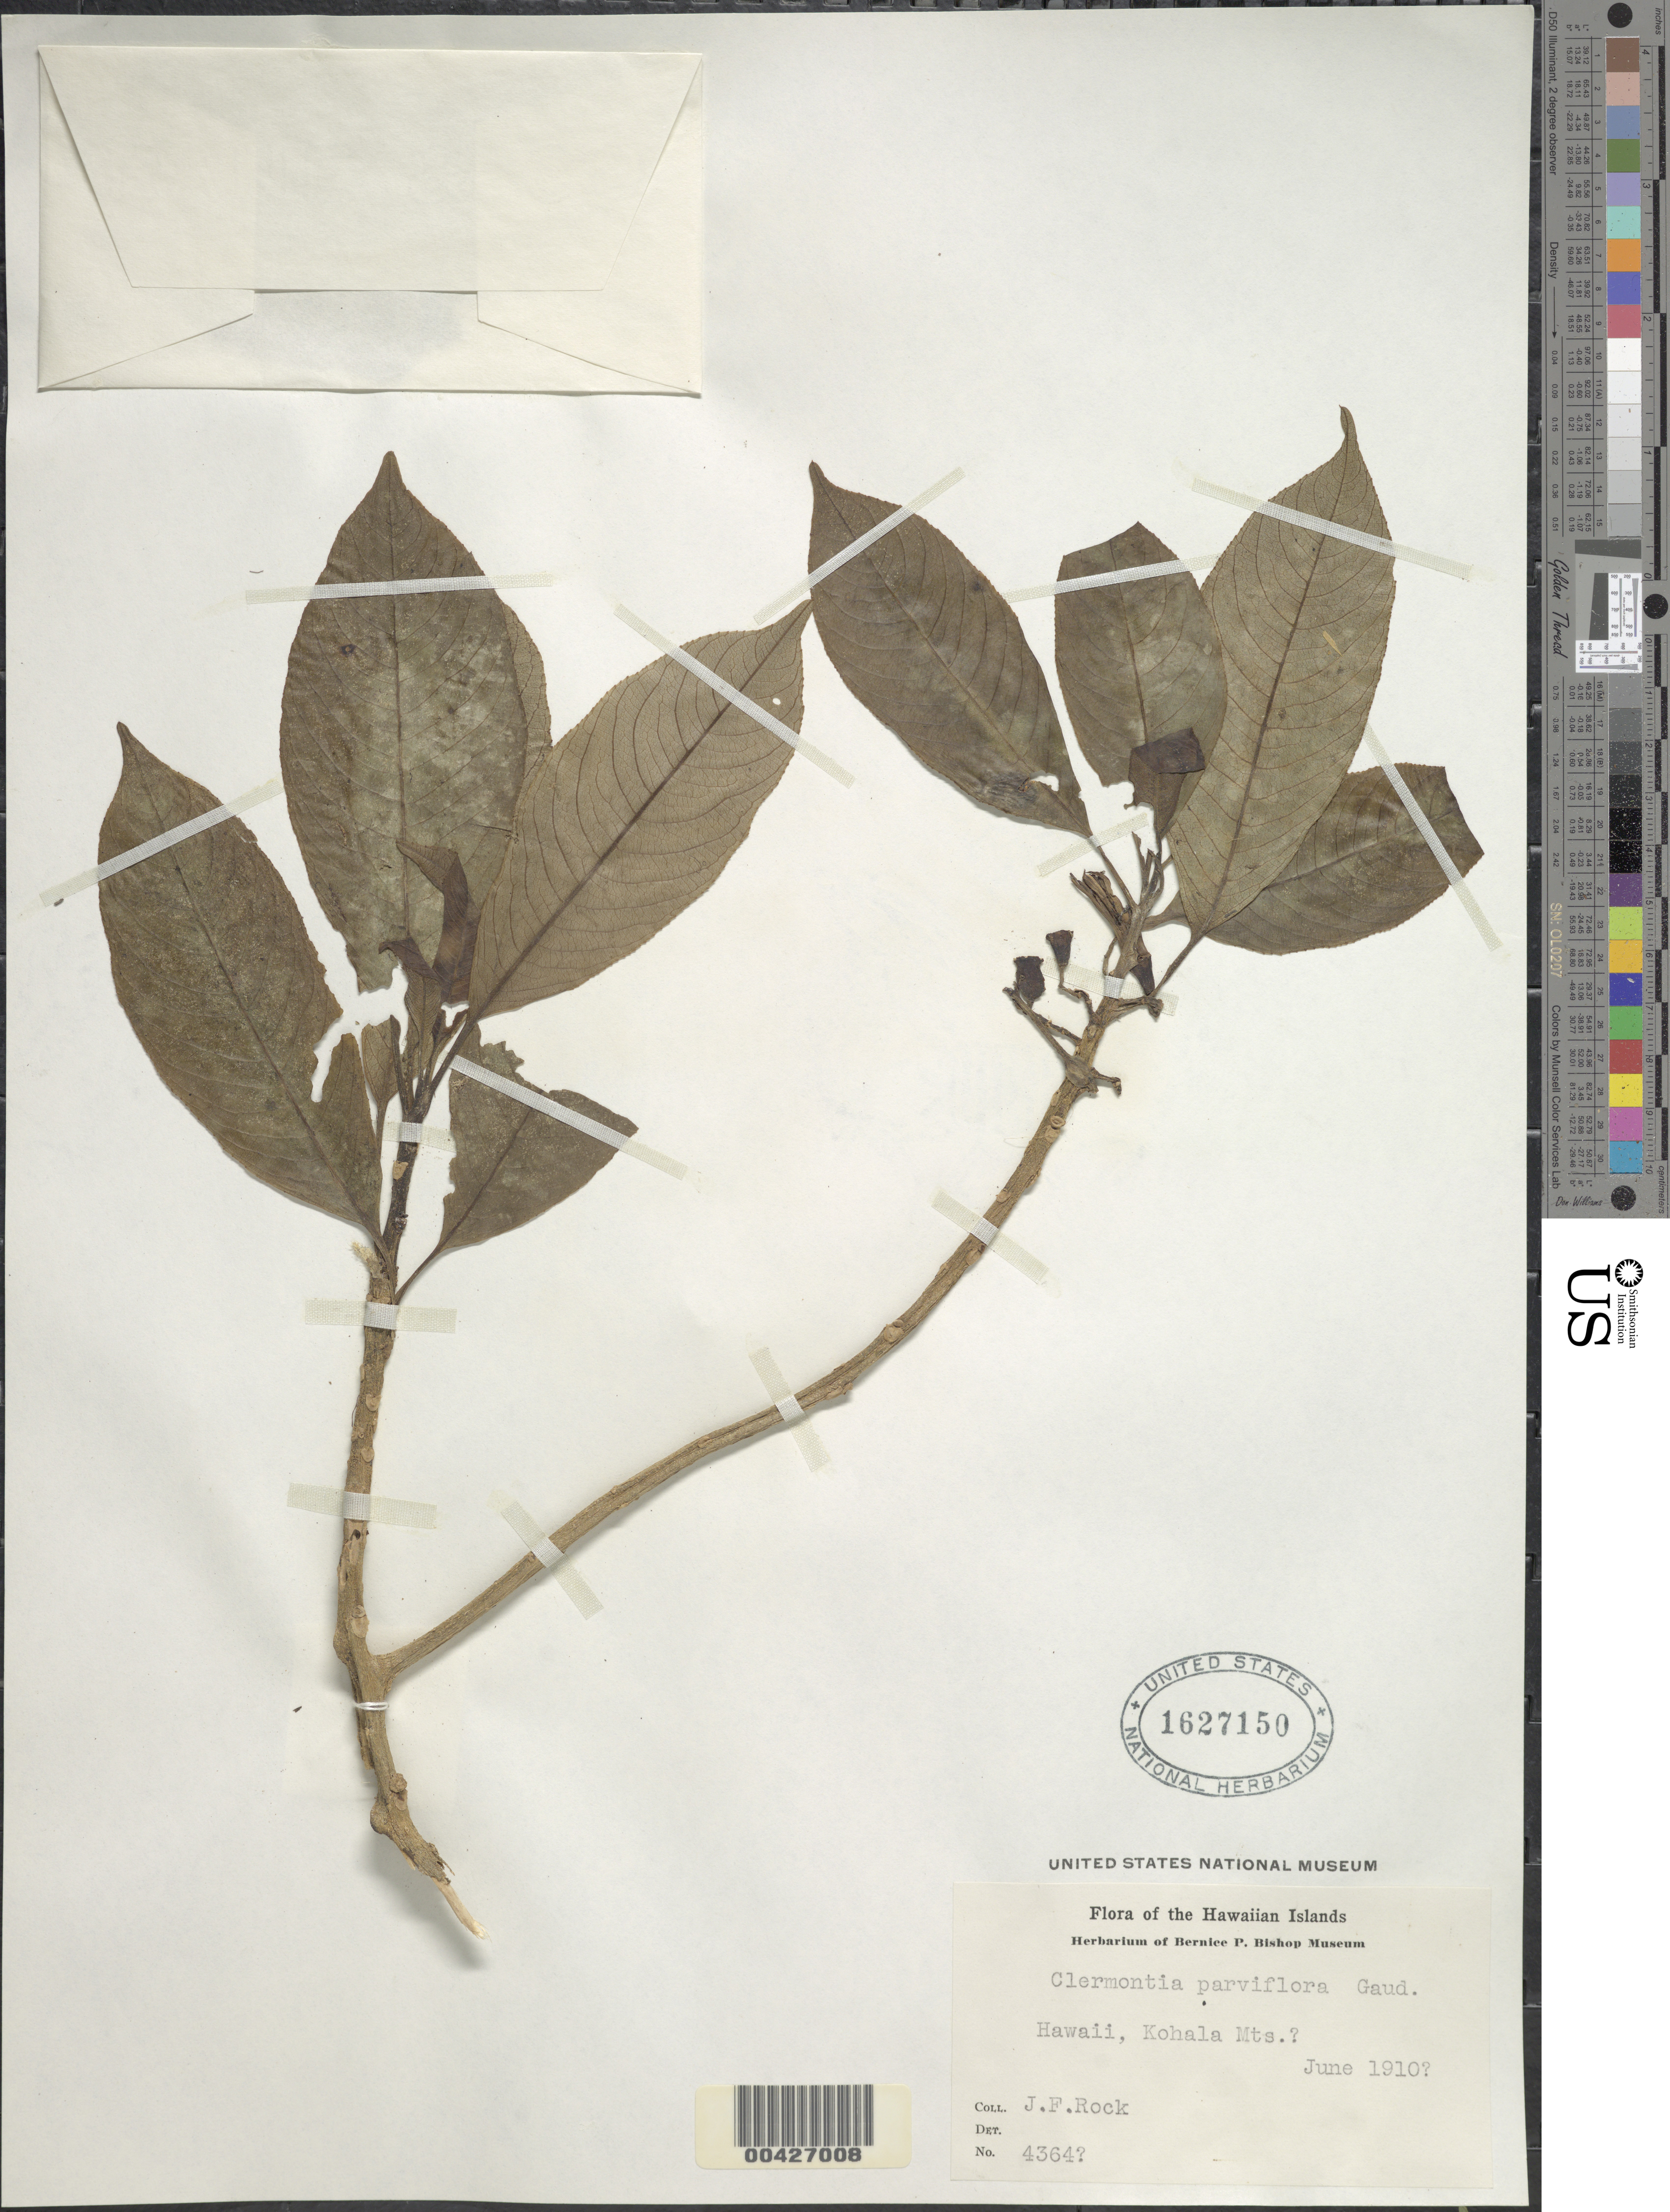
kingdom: Plantae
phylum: Tracheophyta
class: Magnoliopsida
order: Asterales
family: Campanulaceae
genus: Clermontia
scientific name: Clermontia parviflora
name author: Gaudich. ex A. Gray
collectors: J. F. Rock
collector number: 4364?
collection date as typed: Jun 1910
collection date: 1910-06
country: United States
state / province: Hawaii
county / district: Hawaii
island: Hawaii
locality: Kohala Mountains?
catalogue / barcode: US 1627150